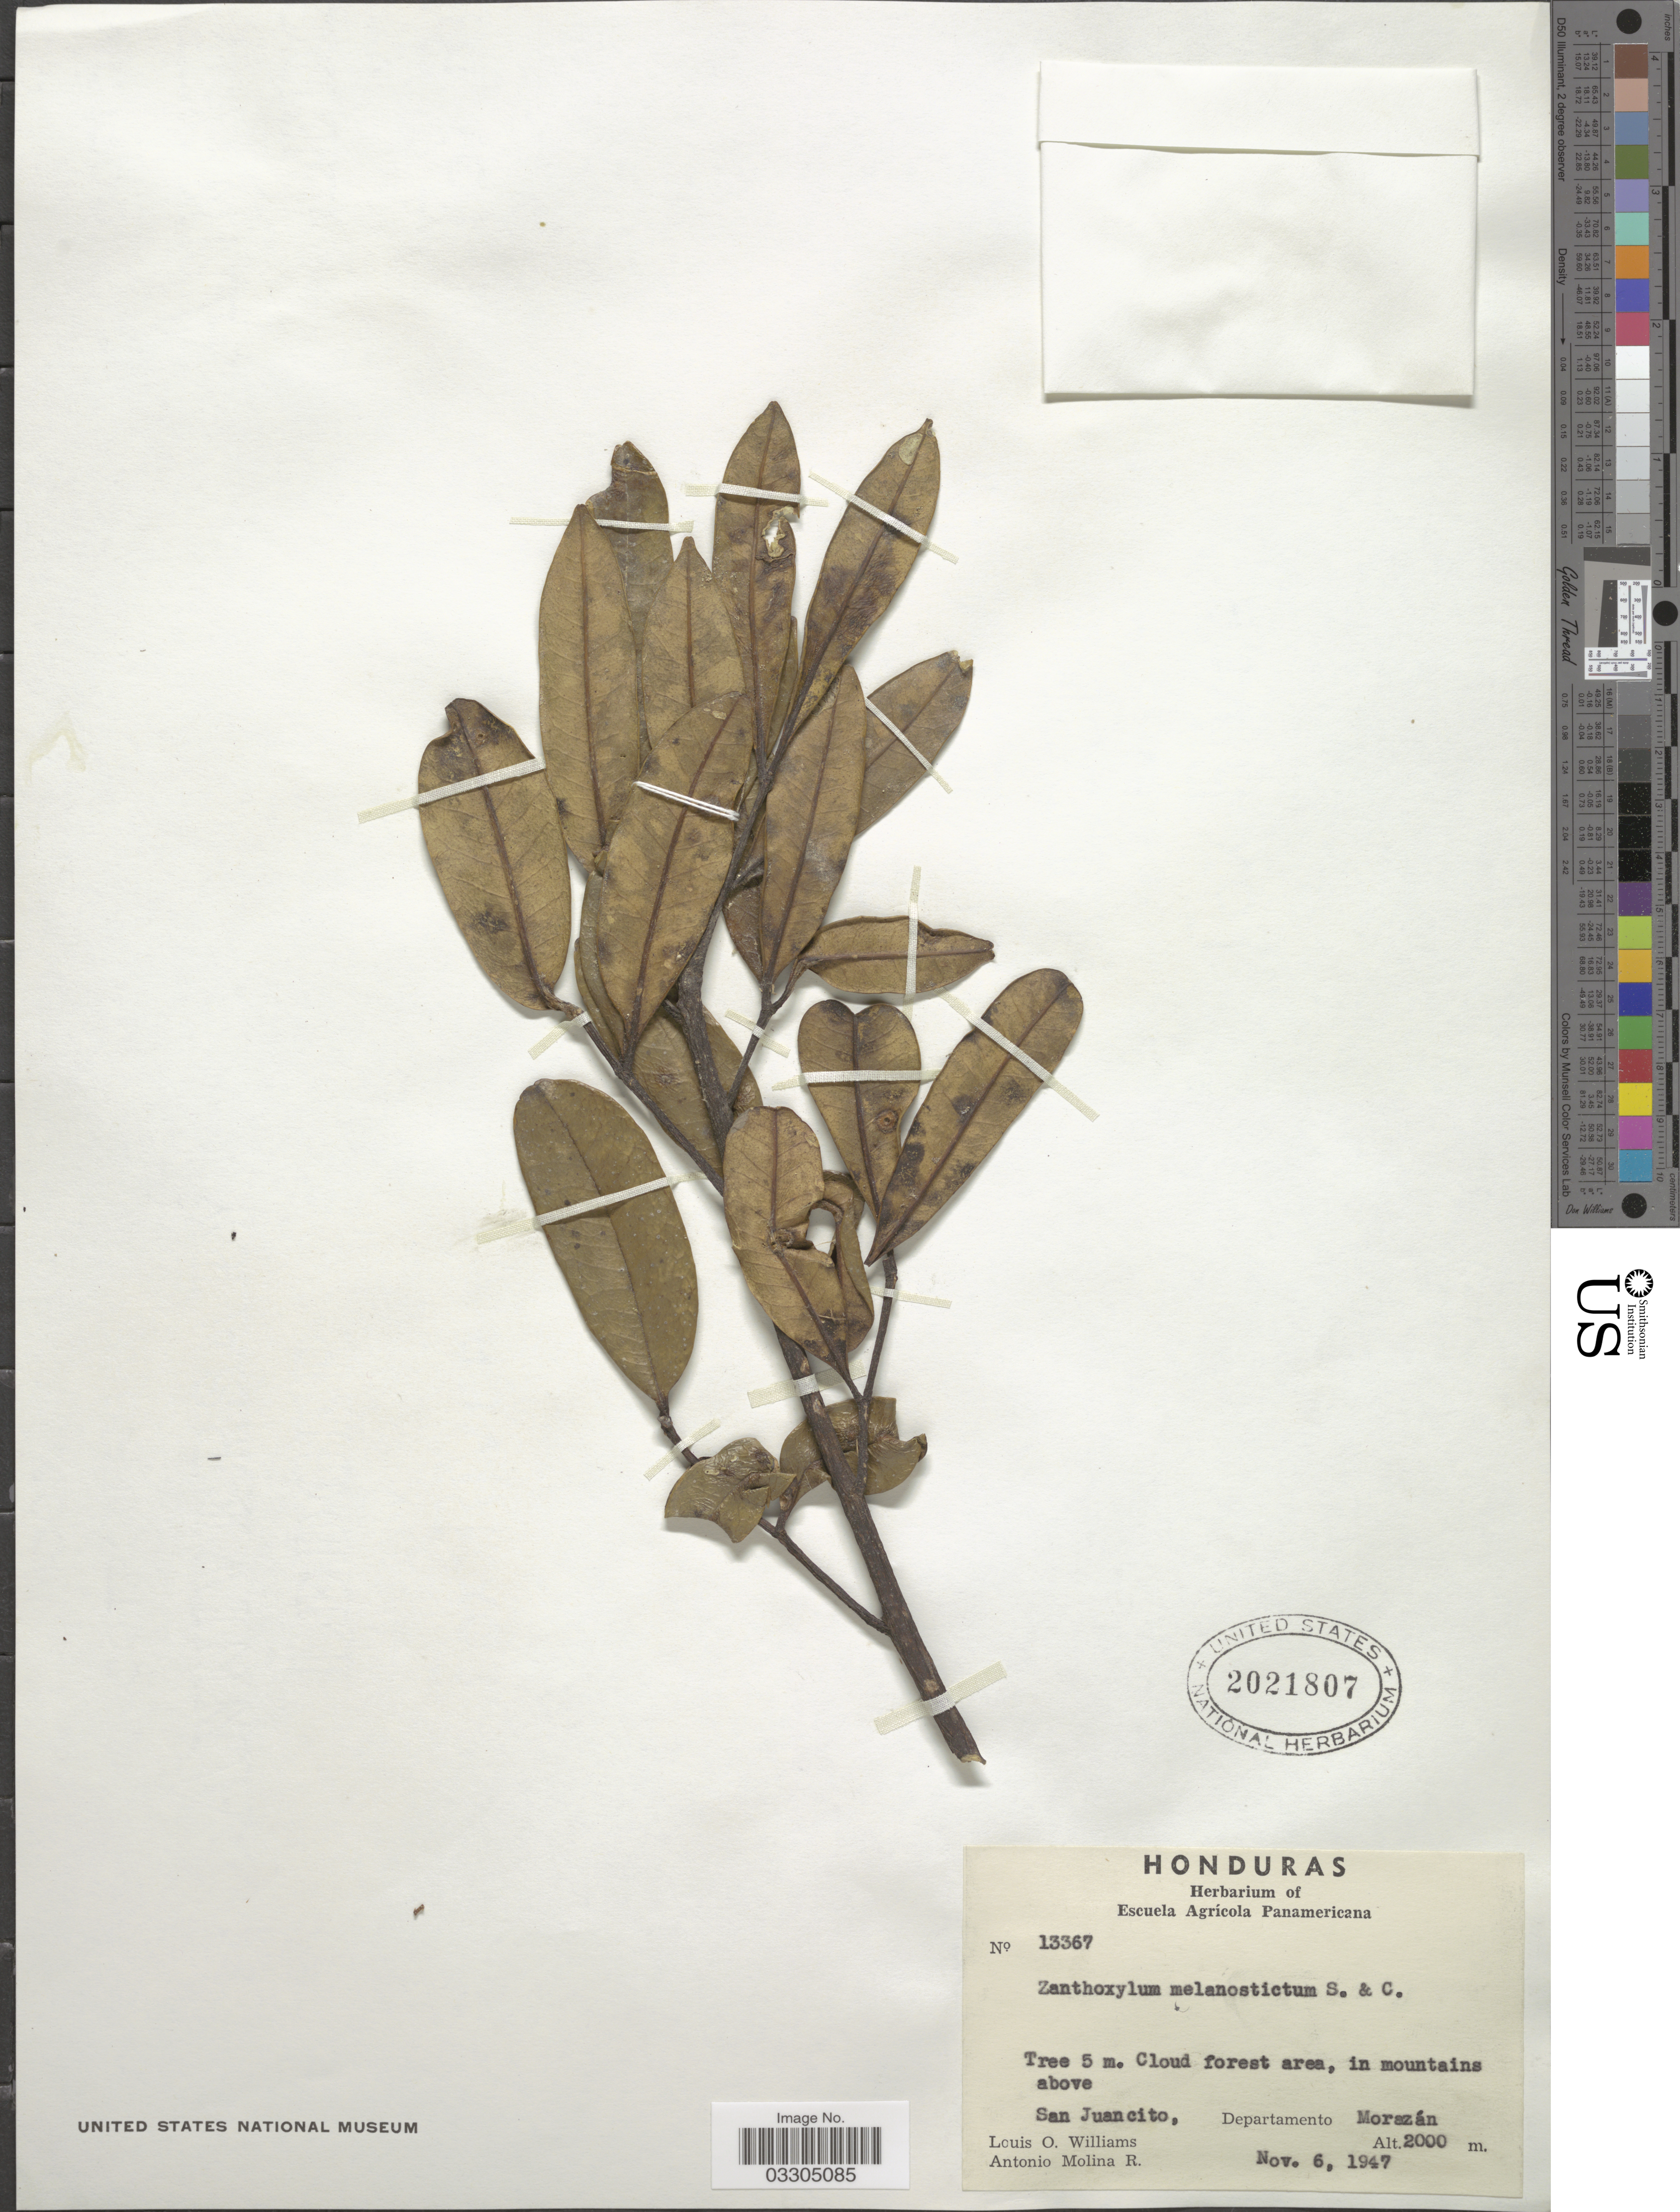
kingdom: Plantae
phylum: Tracheophyta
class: Magnoliopsida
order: Sapindales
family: Rutaceae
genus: Zanthoxylum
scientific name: Zanthoxylum melanostictum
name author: Schltdl. & Cham.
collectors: L. O. Williams & A. Molina R.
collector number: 13367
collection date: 1947-11-06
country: Honduras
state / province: Fco. Morazán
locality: San Juancito, Departamento Morazán.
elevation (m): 2000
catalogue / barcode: US 2021807